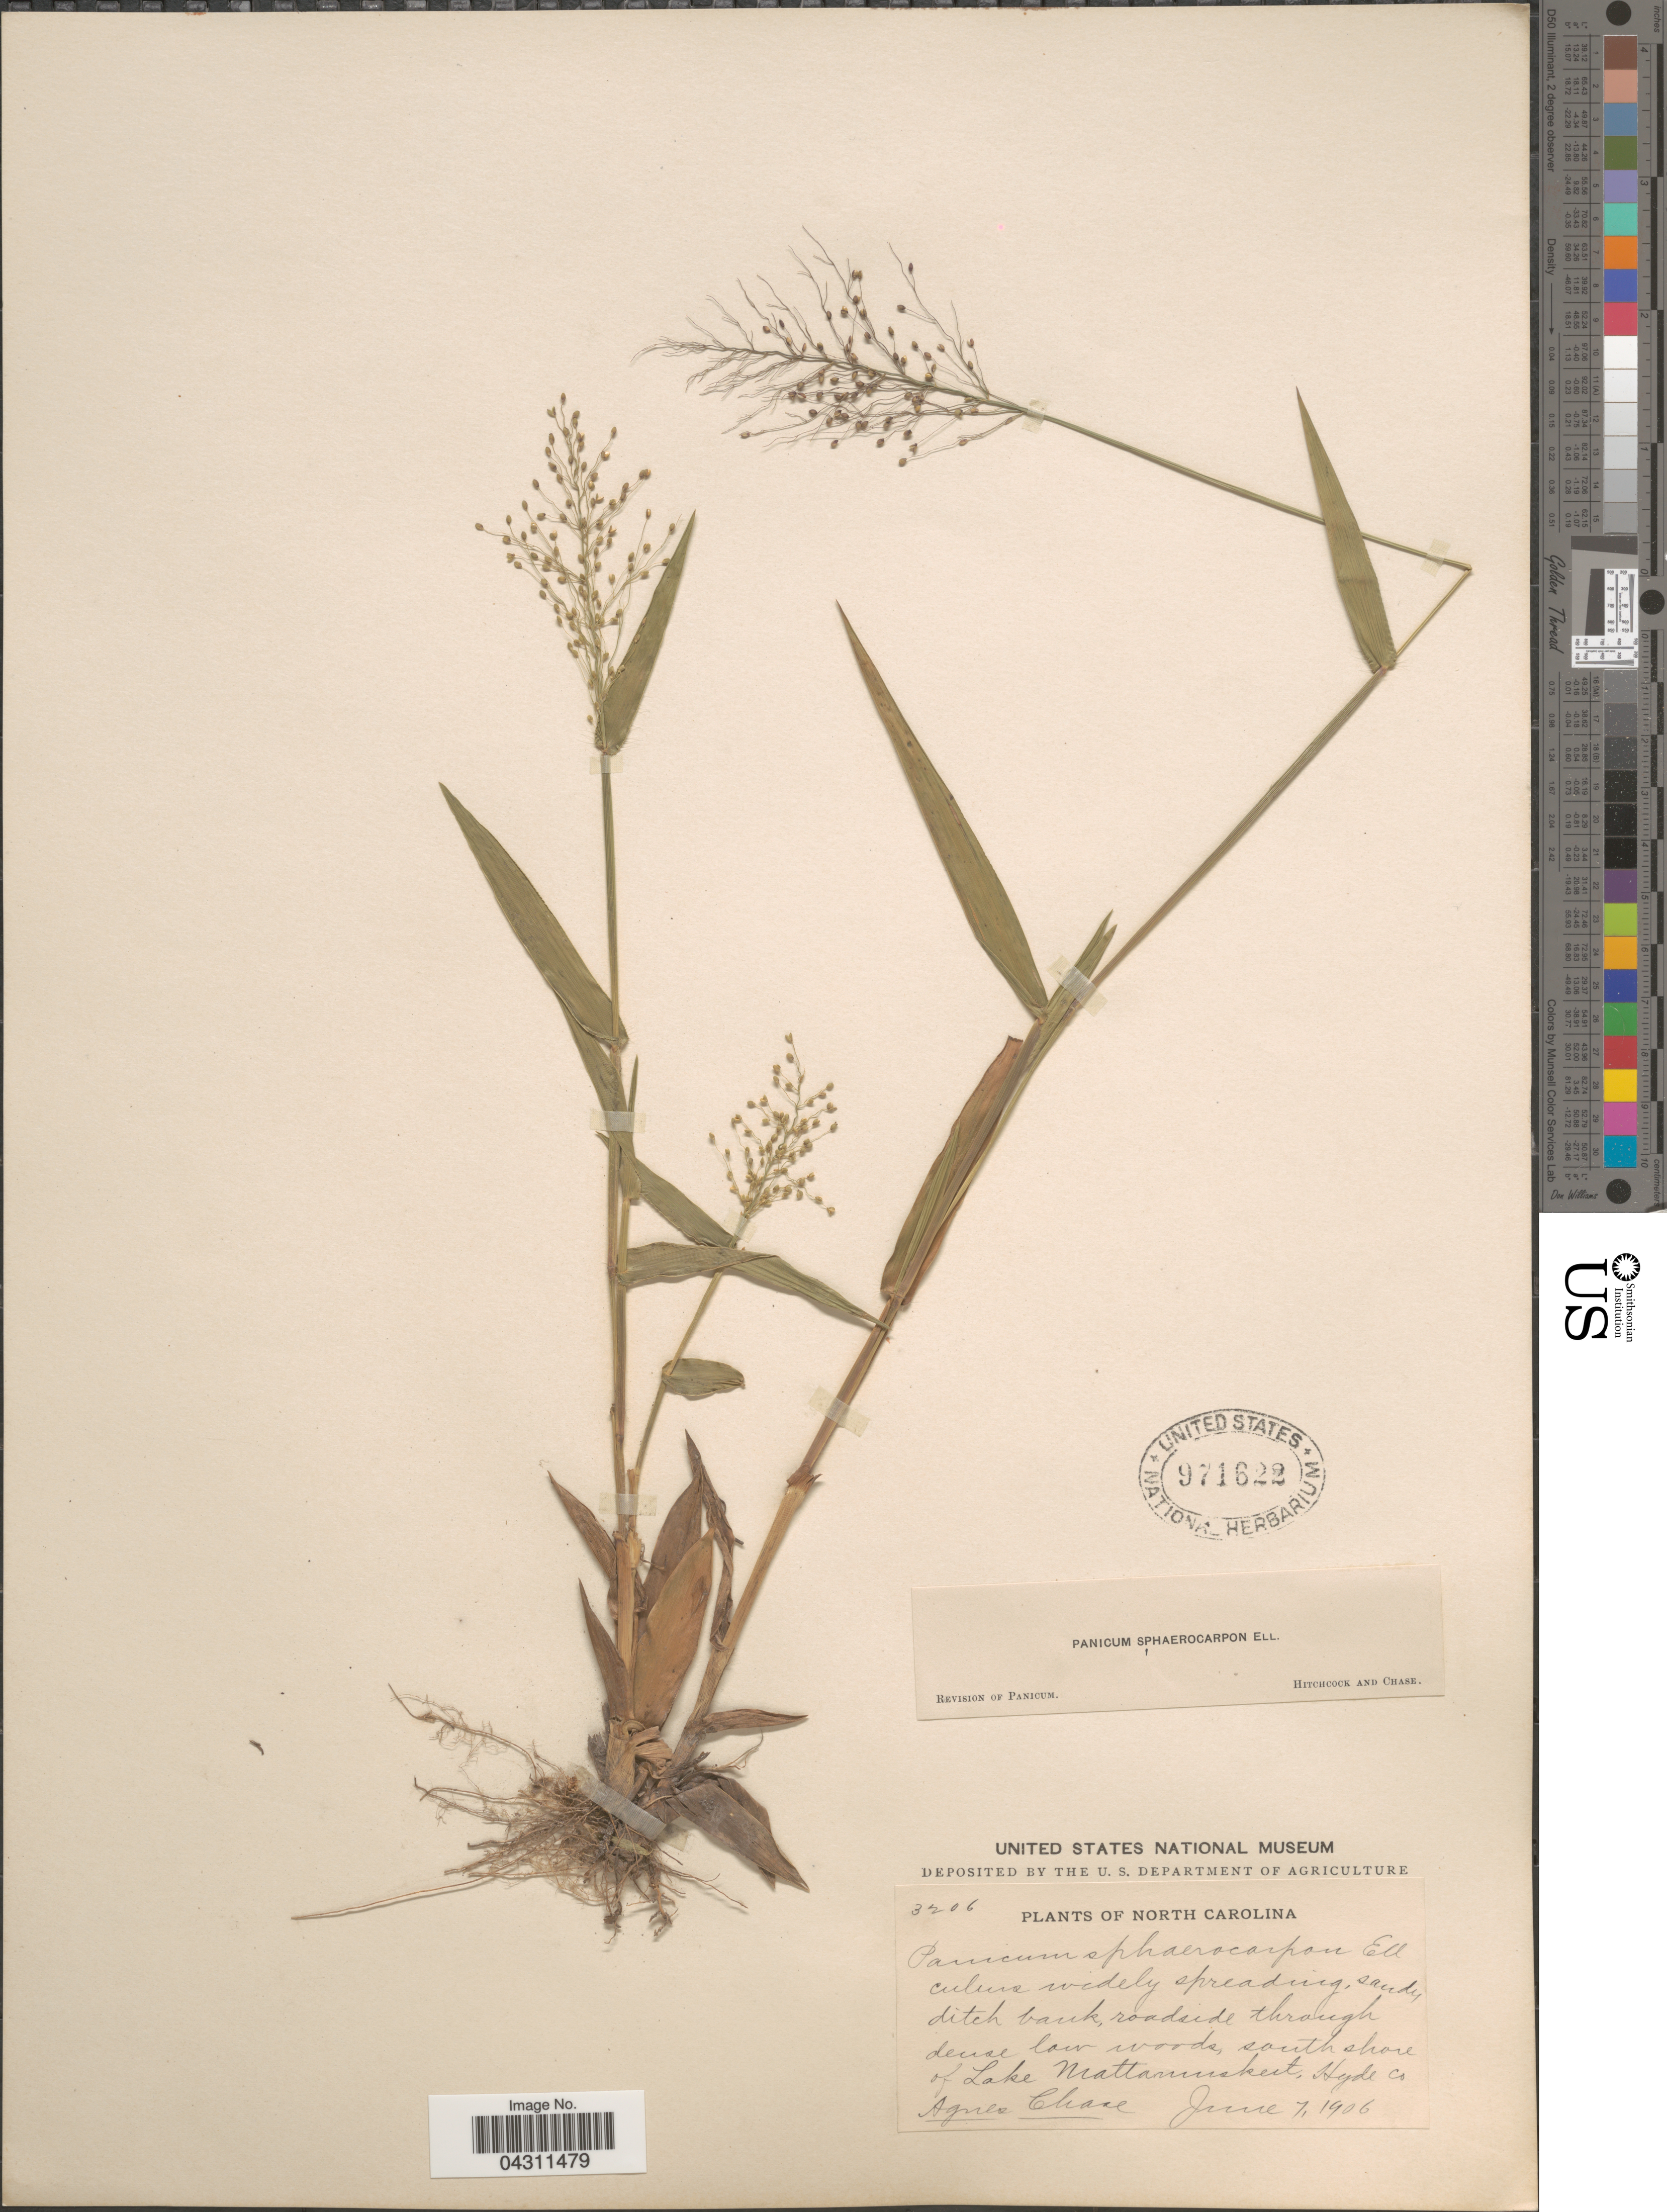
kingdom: Plantae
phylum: Tracheophyta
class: Liliopsida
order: Poales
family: Poaceae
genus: Dichanthelium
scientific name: Dichanthelium sphaerocarpon var. sphaerocarpon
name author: (Elliott) Gould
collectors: A. Chase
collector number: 3206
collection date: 1906-06-07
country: United States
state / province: North Carolina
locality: Sandy ditch bank, roadside through dense low woods, south shore of Lake Mattamuskeet, Hyde Co.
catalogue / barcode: US 971622